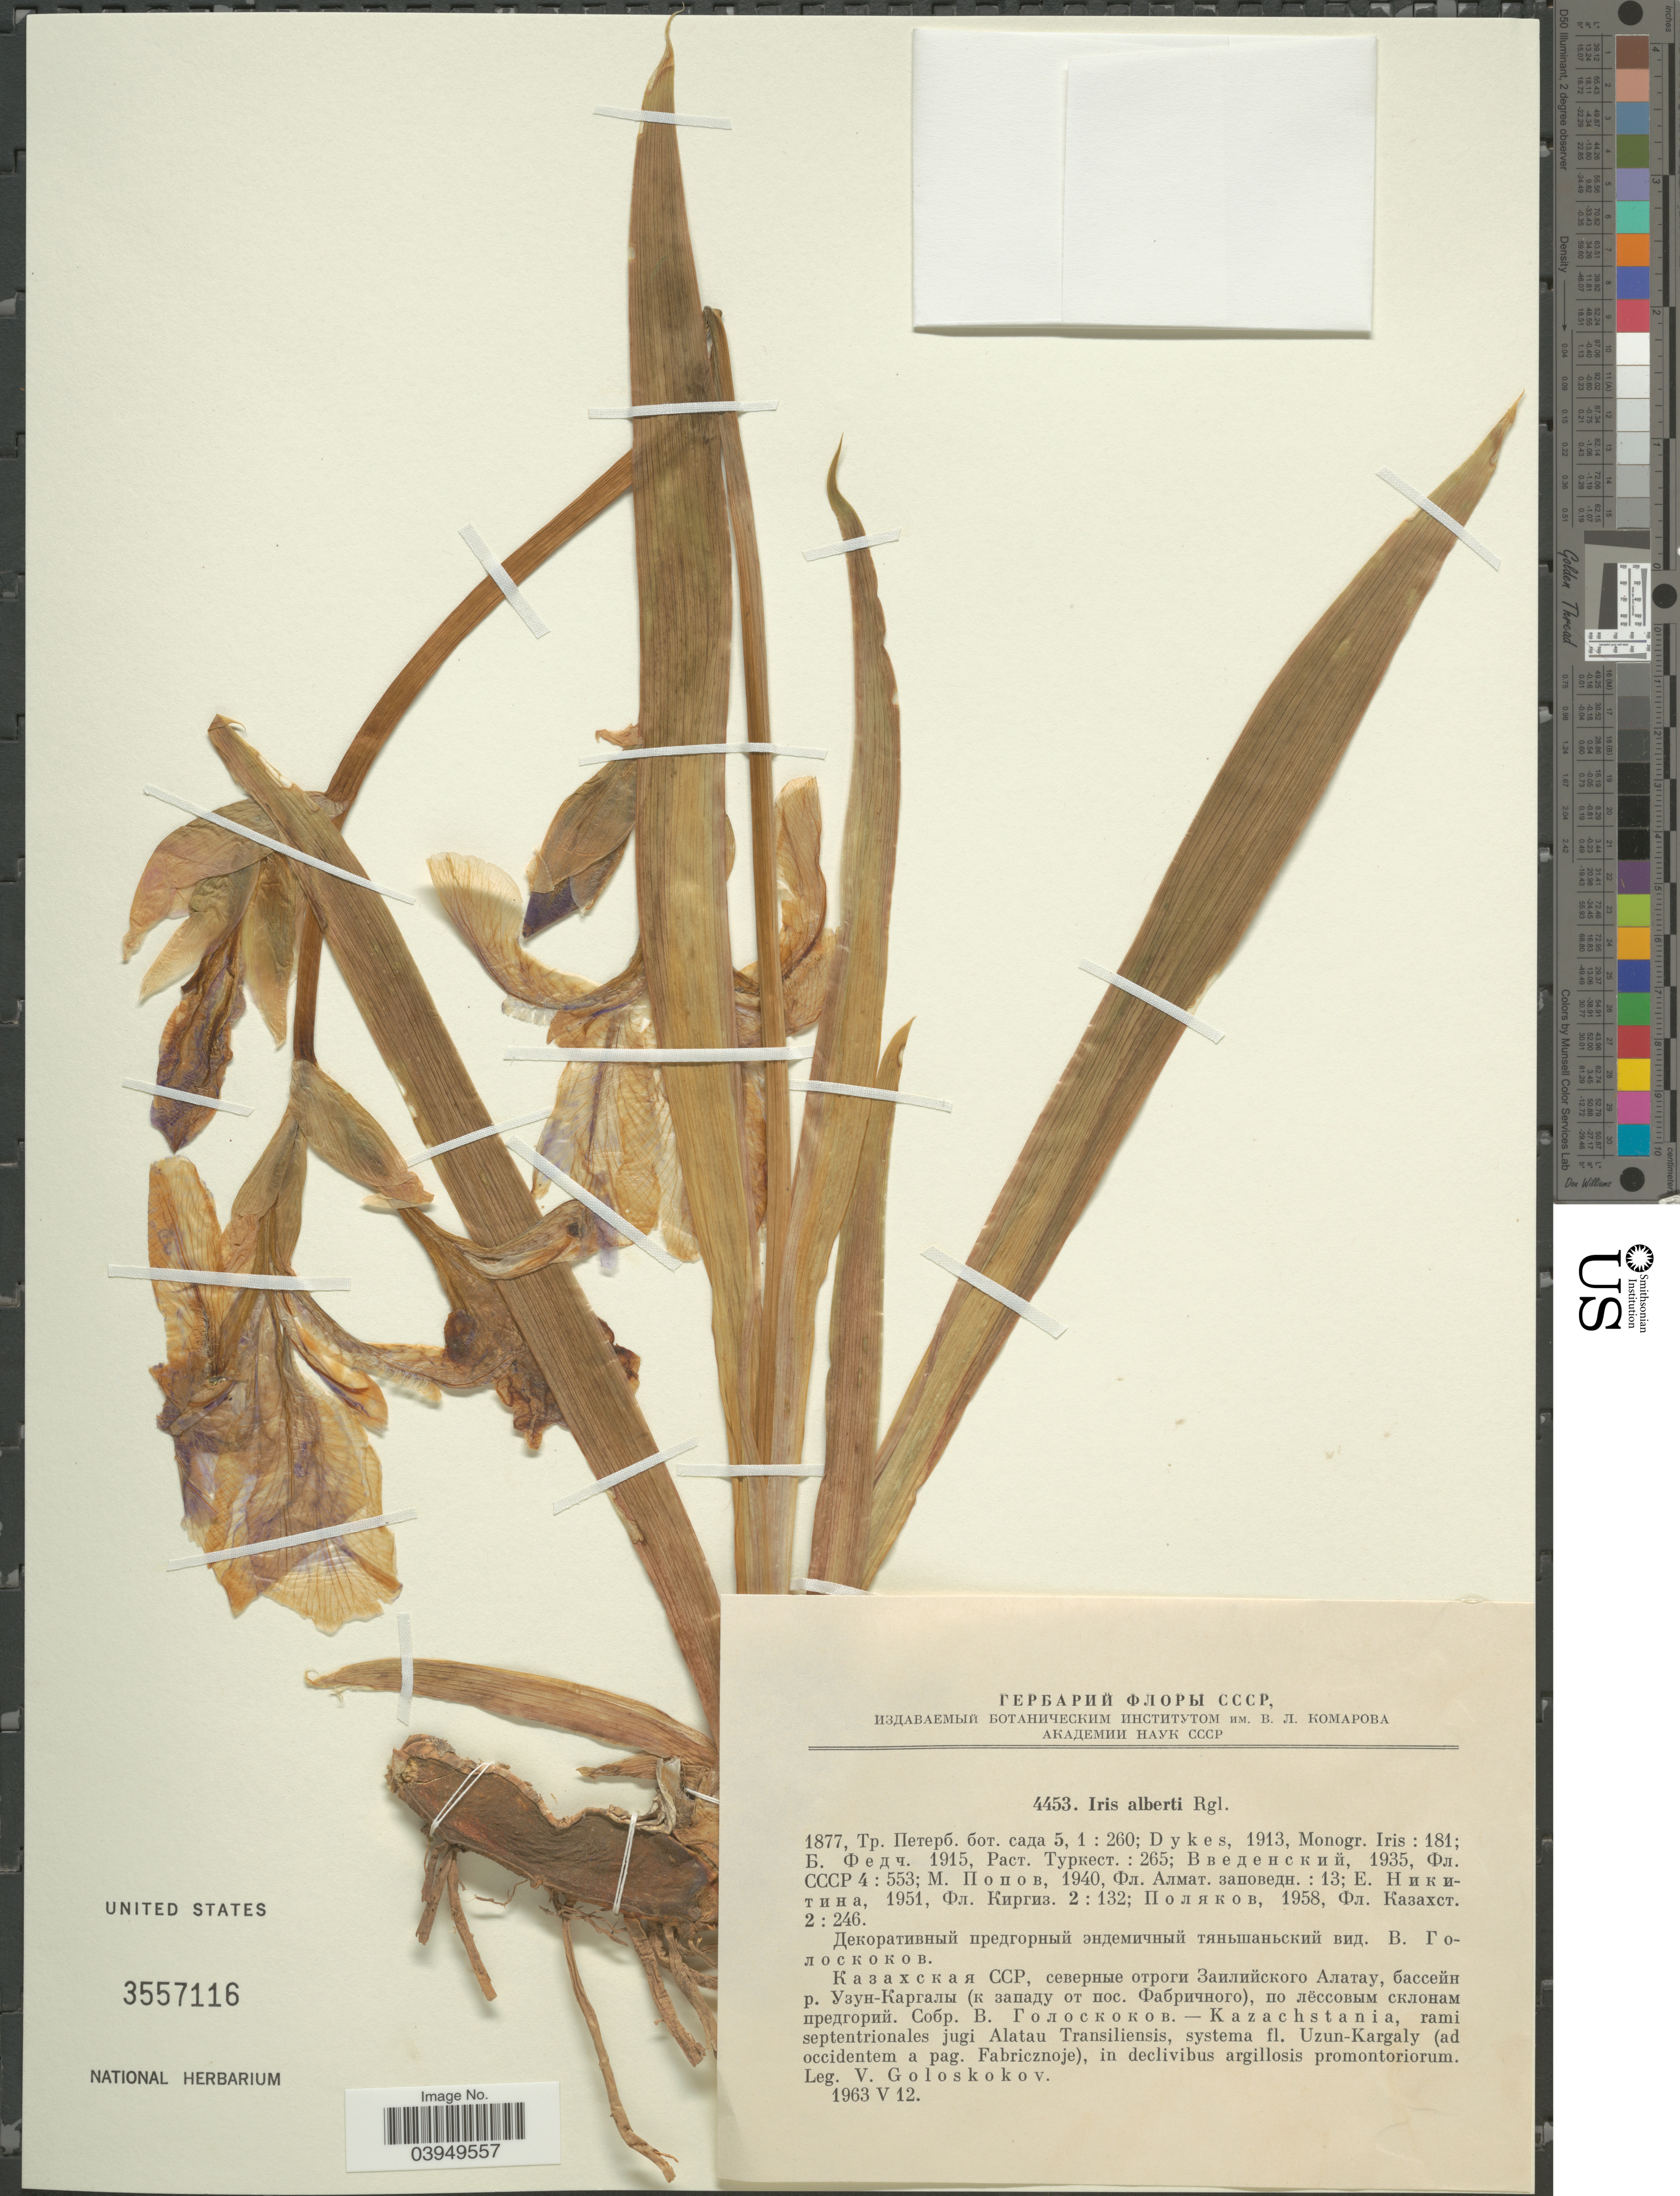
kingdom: Plantae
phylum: Tracheophyta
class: Liliopsida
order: Asparagales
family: Iridaceae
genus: Iris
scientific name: Iris alberti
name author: Regel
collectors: V. P. Goloskokov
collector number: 4453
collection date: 1963-05-12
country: Kazakhstan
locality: X - Kazachstania, rami septentrionales jugi Alatau Transiliensis, systema fl. Uzun-Kargaly (ad occidentem a pag. Fabricznoje), in declivibus argillosis promontoriorum.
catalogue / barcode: US 3557116